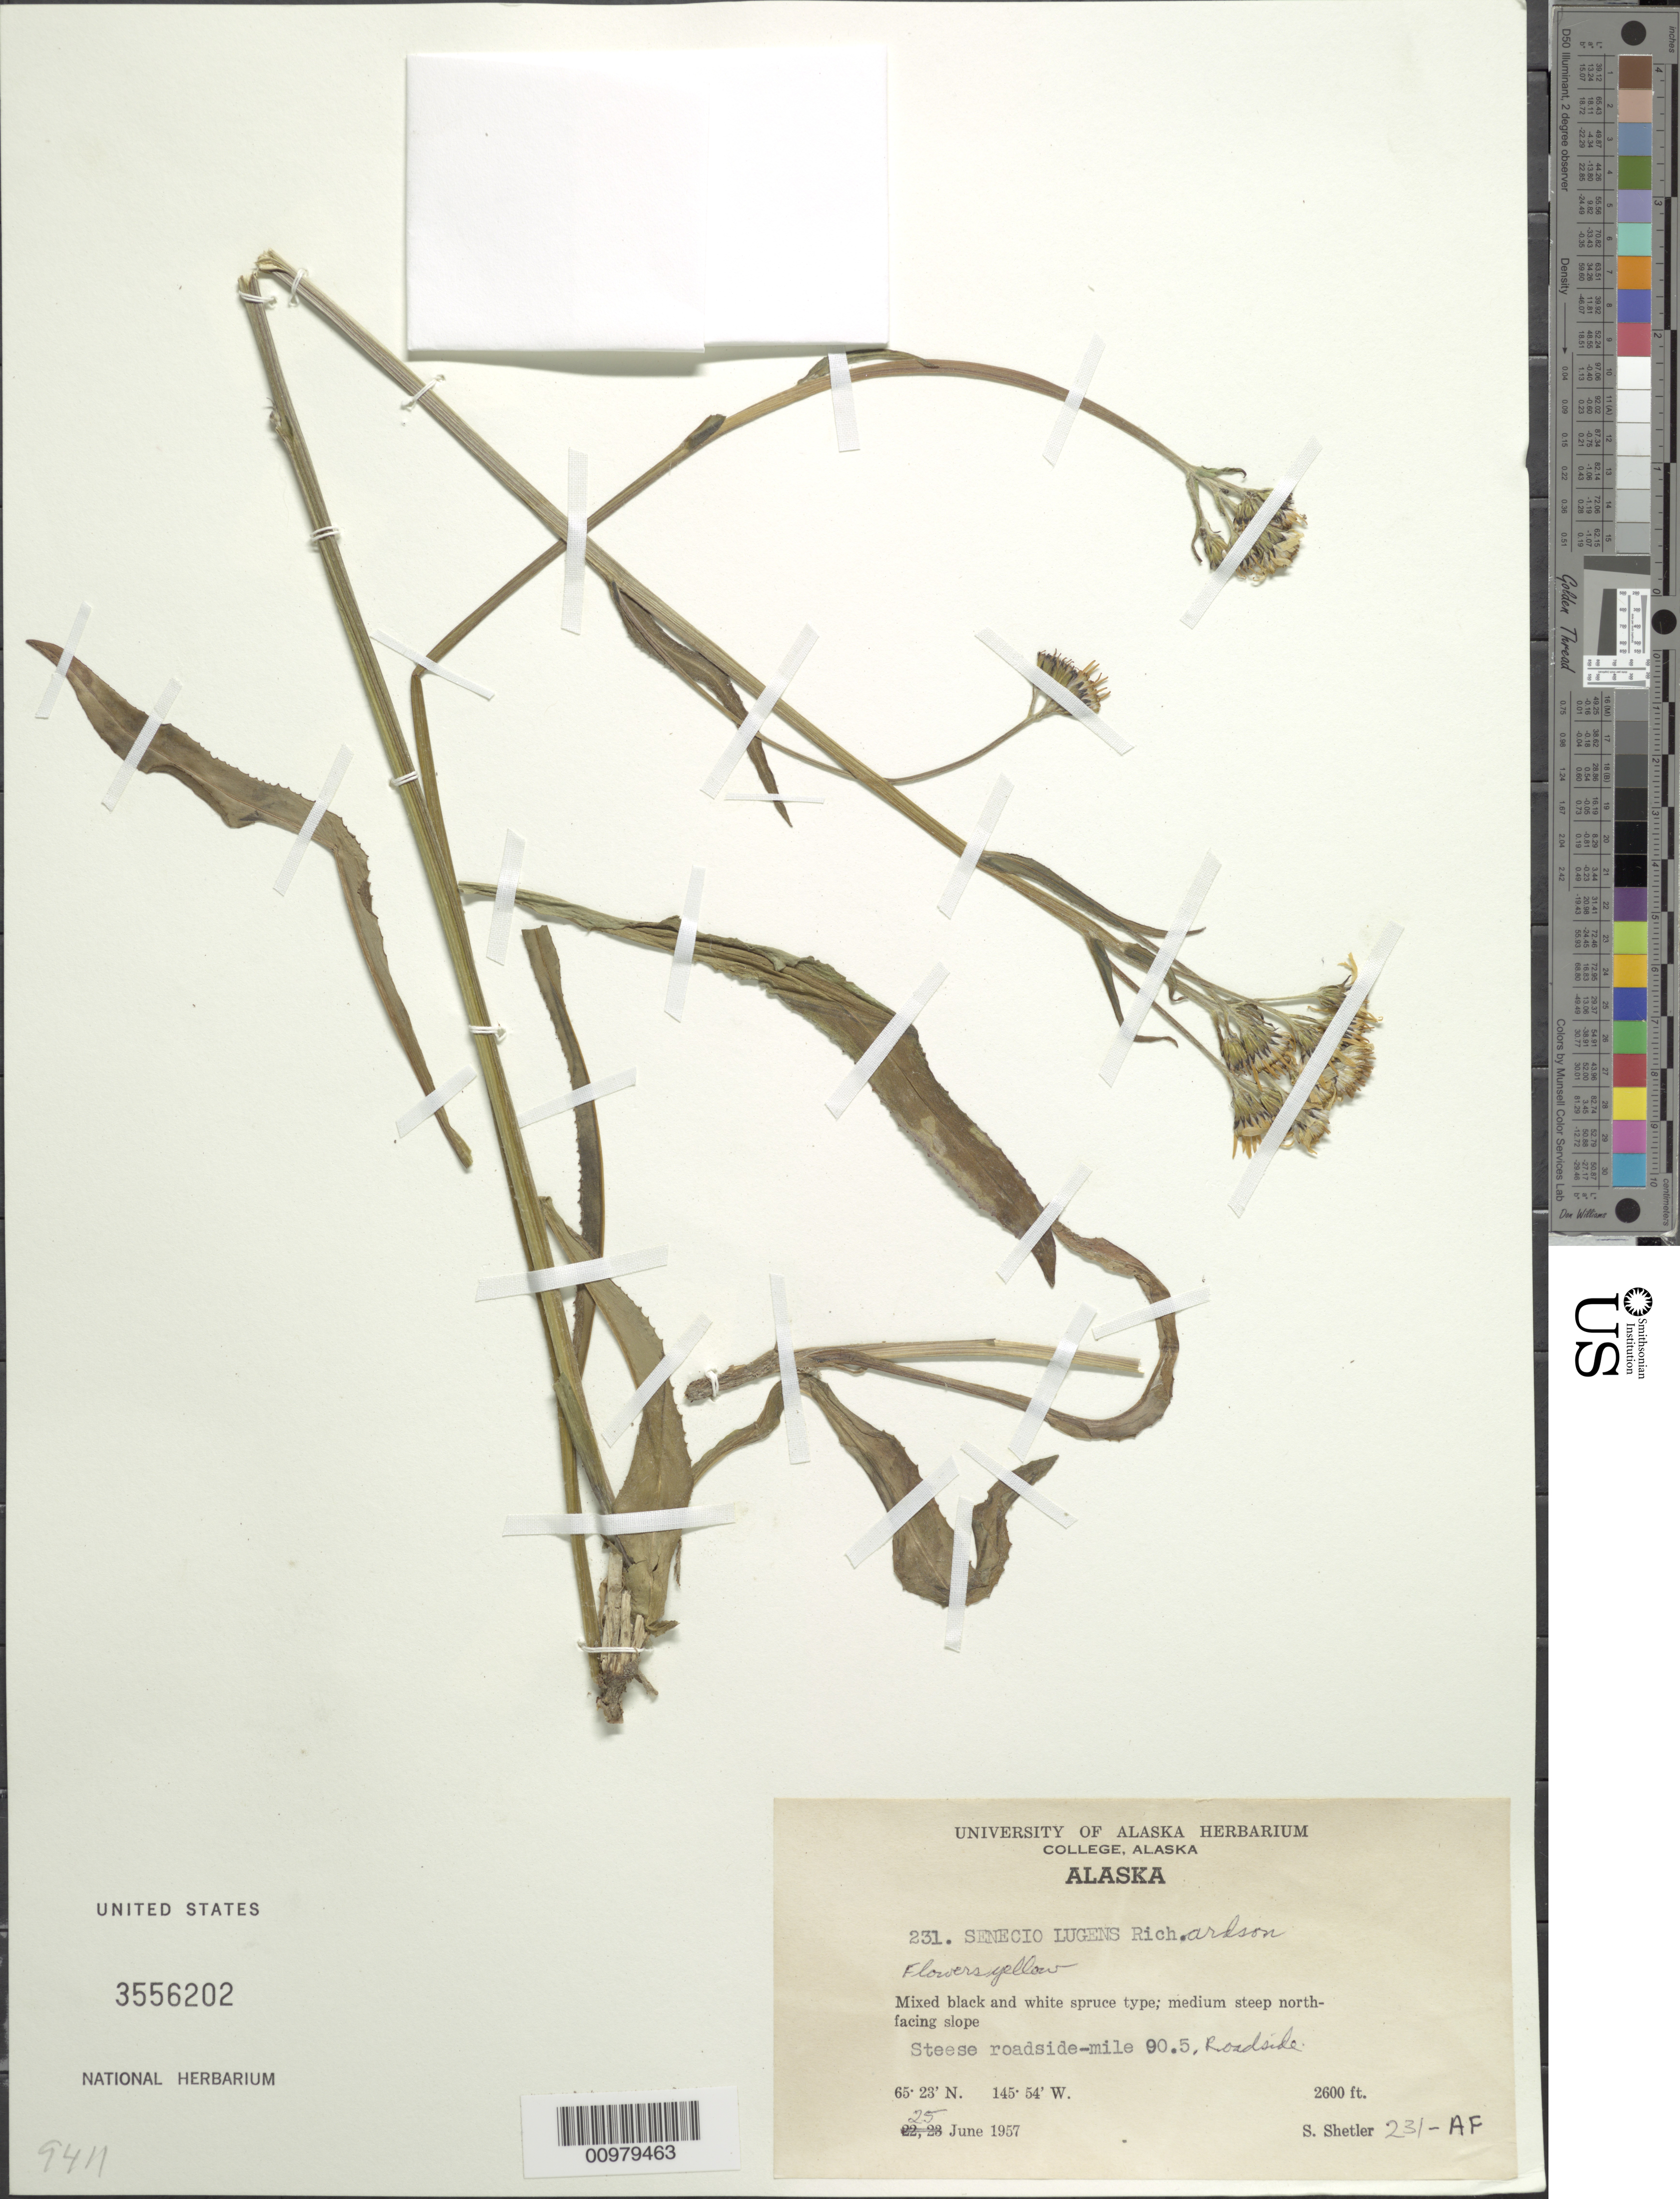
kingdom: Plantae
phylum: Tracheophyta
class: Magnoliopsida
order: Asterales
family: Asteraceae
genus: Senecio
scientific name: Senecio lugens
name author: Richardson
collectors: S. Shetler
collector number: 231-AF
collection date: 1957-06-25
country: United States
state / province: Alaska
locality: Alaska. Steese roadsice-mile 90.5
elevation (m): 792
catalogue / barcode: US 3556202